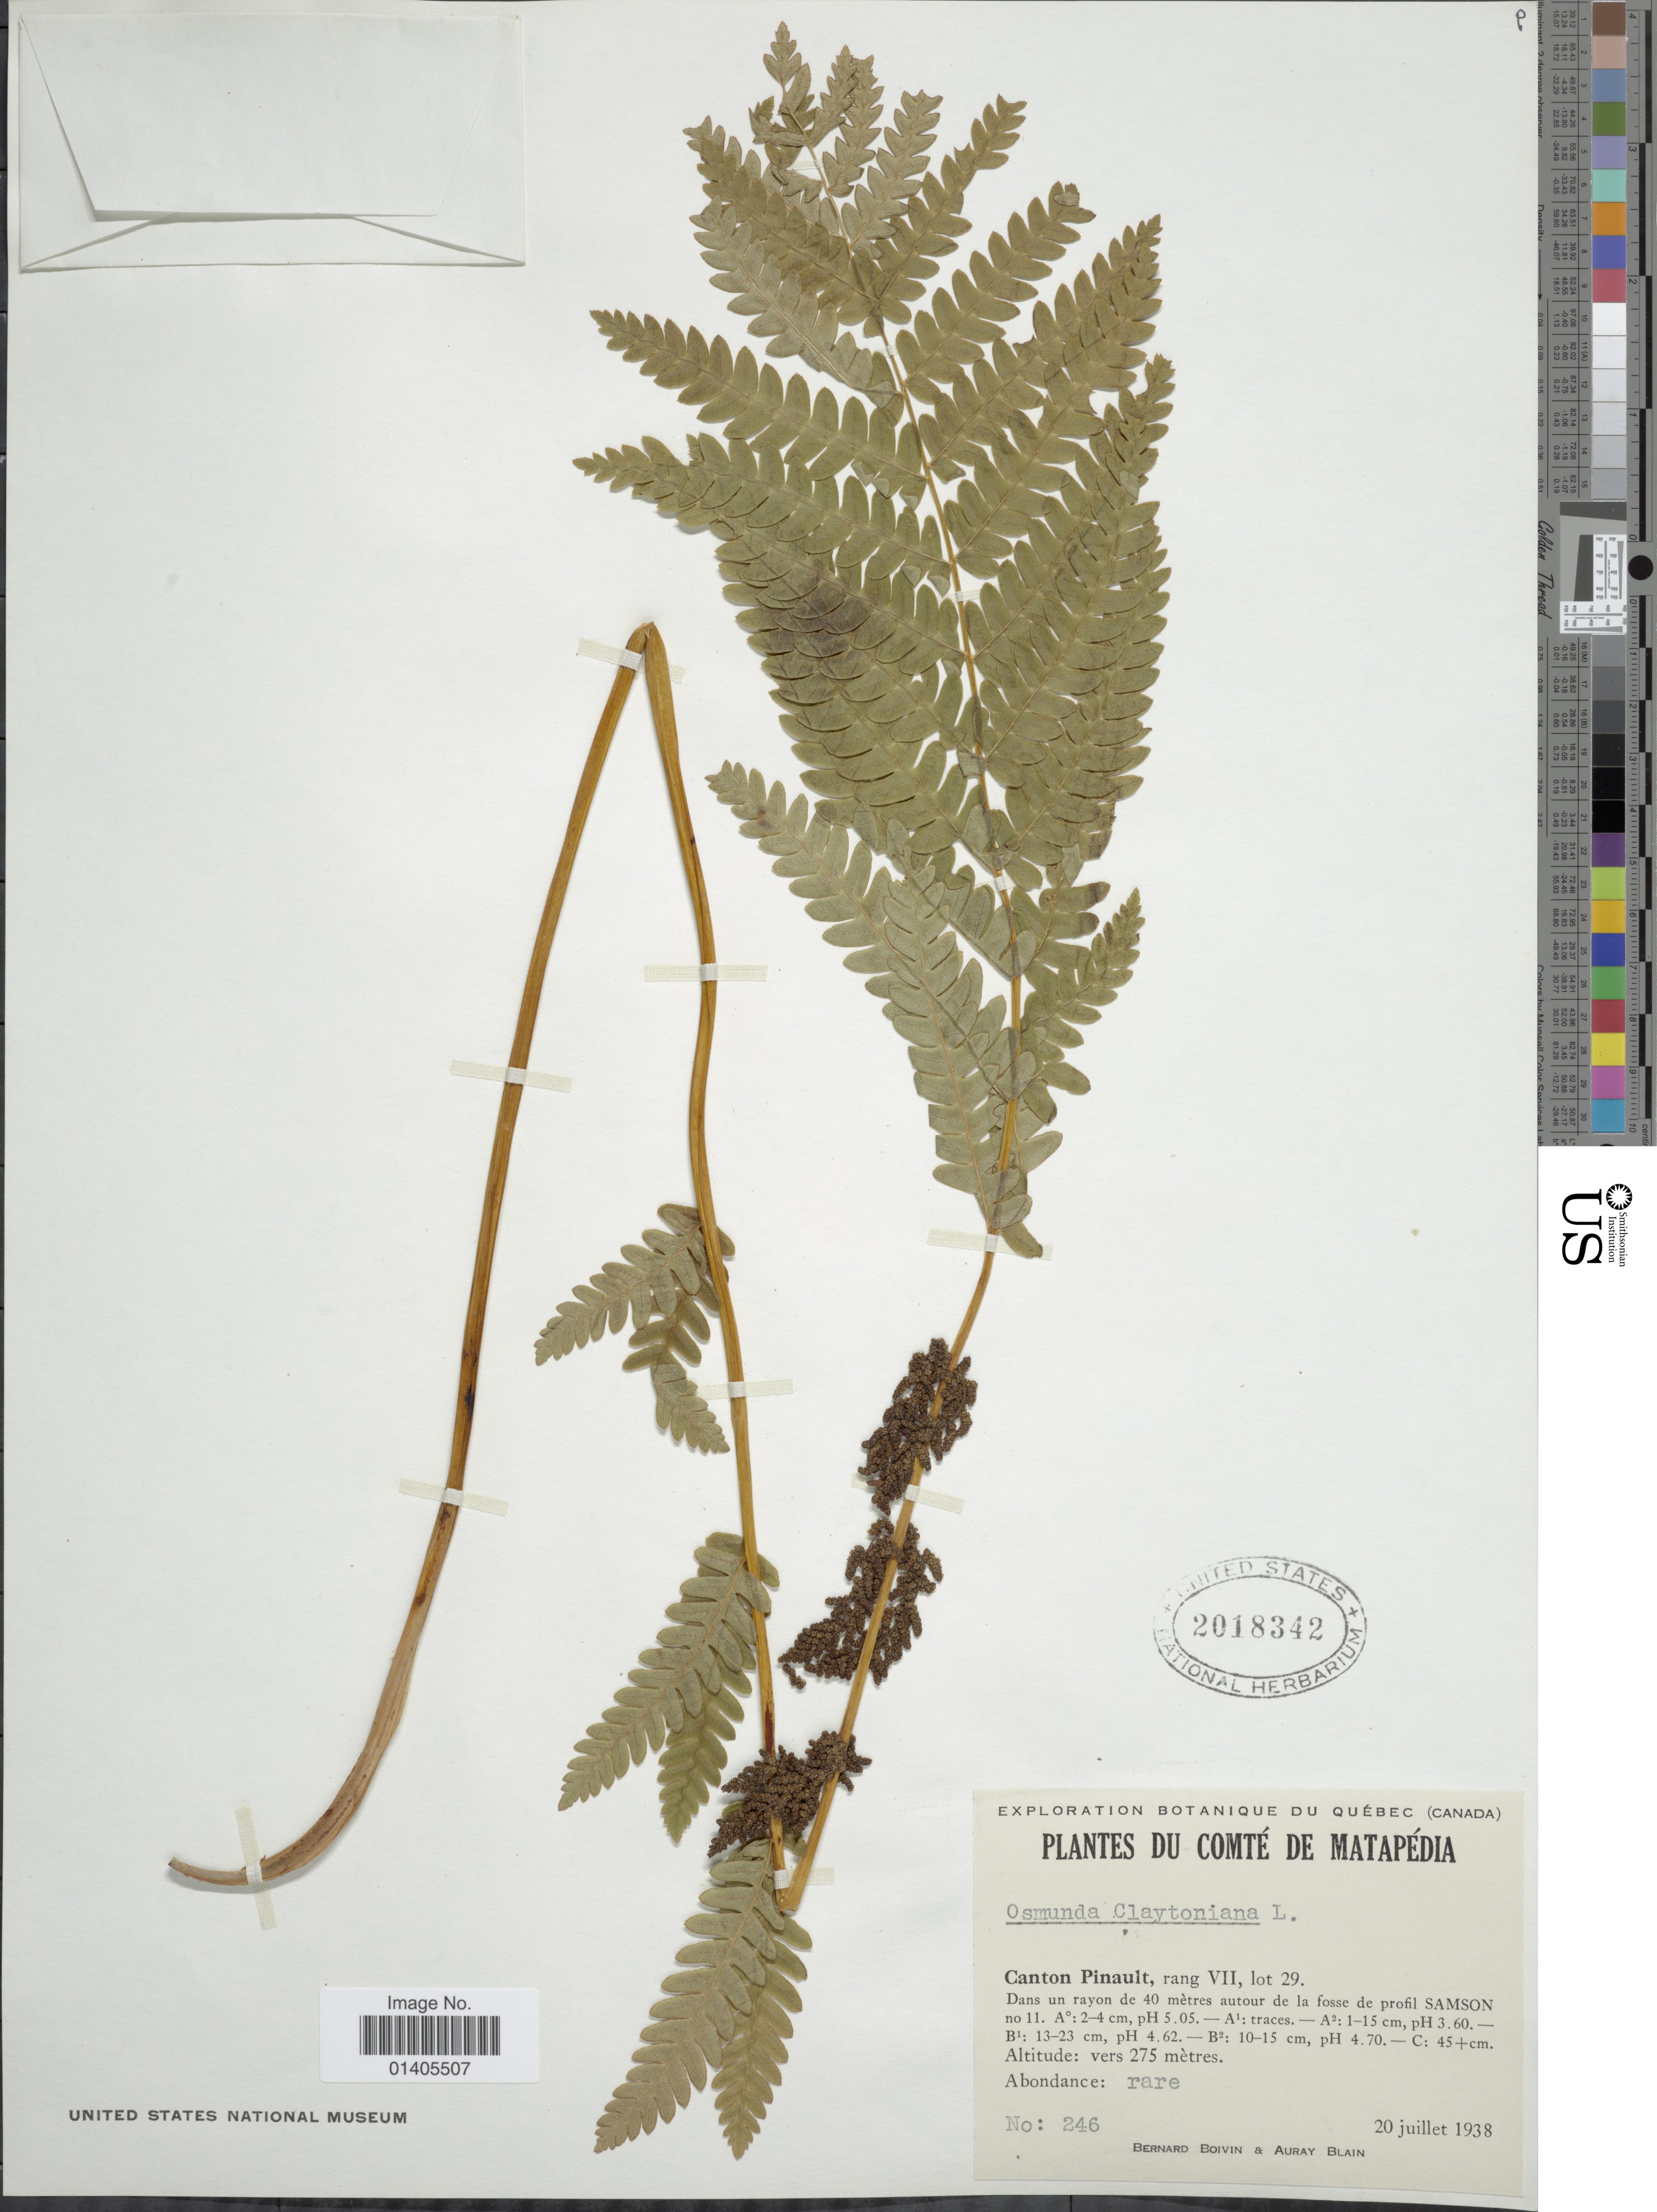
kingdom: Plantae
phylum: Tracheophyta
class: Polypodiopsida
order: Osmundales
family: Osmundaceae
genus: Osmunda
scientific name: Osmunda claytoniana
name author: (L.) Tagawa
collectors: J. R. B. Boivin & A. Blain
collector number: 246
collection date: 1938-07-20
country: Canada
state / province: Quebec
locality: Comté de Matapédia, Canton Pinault, rang VII, lot 29. Dans un ranyon de 40 mètres autour de la fosse de profil Samson no 11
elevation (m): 275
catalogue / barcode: US 2018342